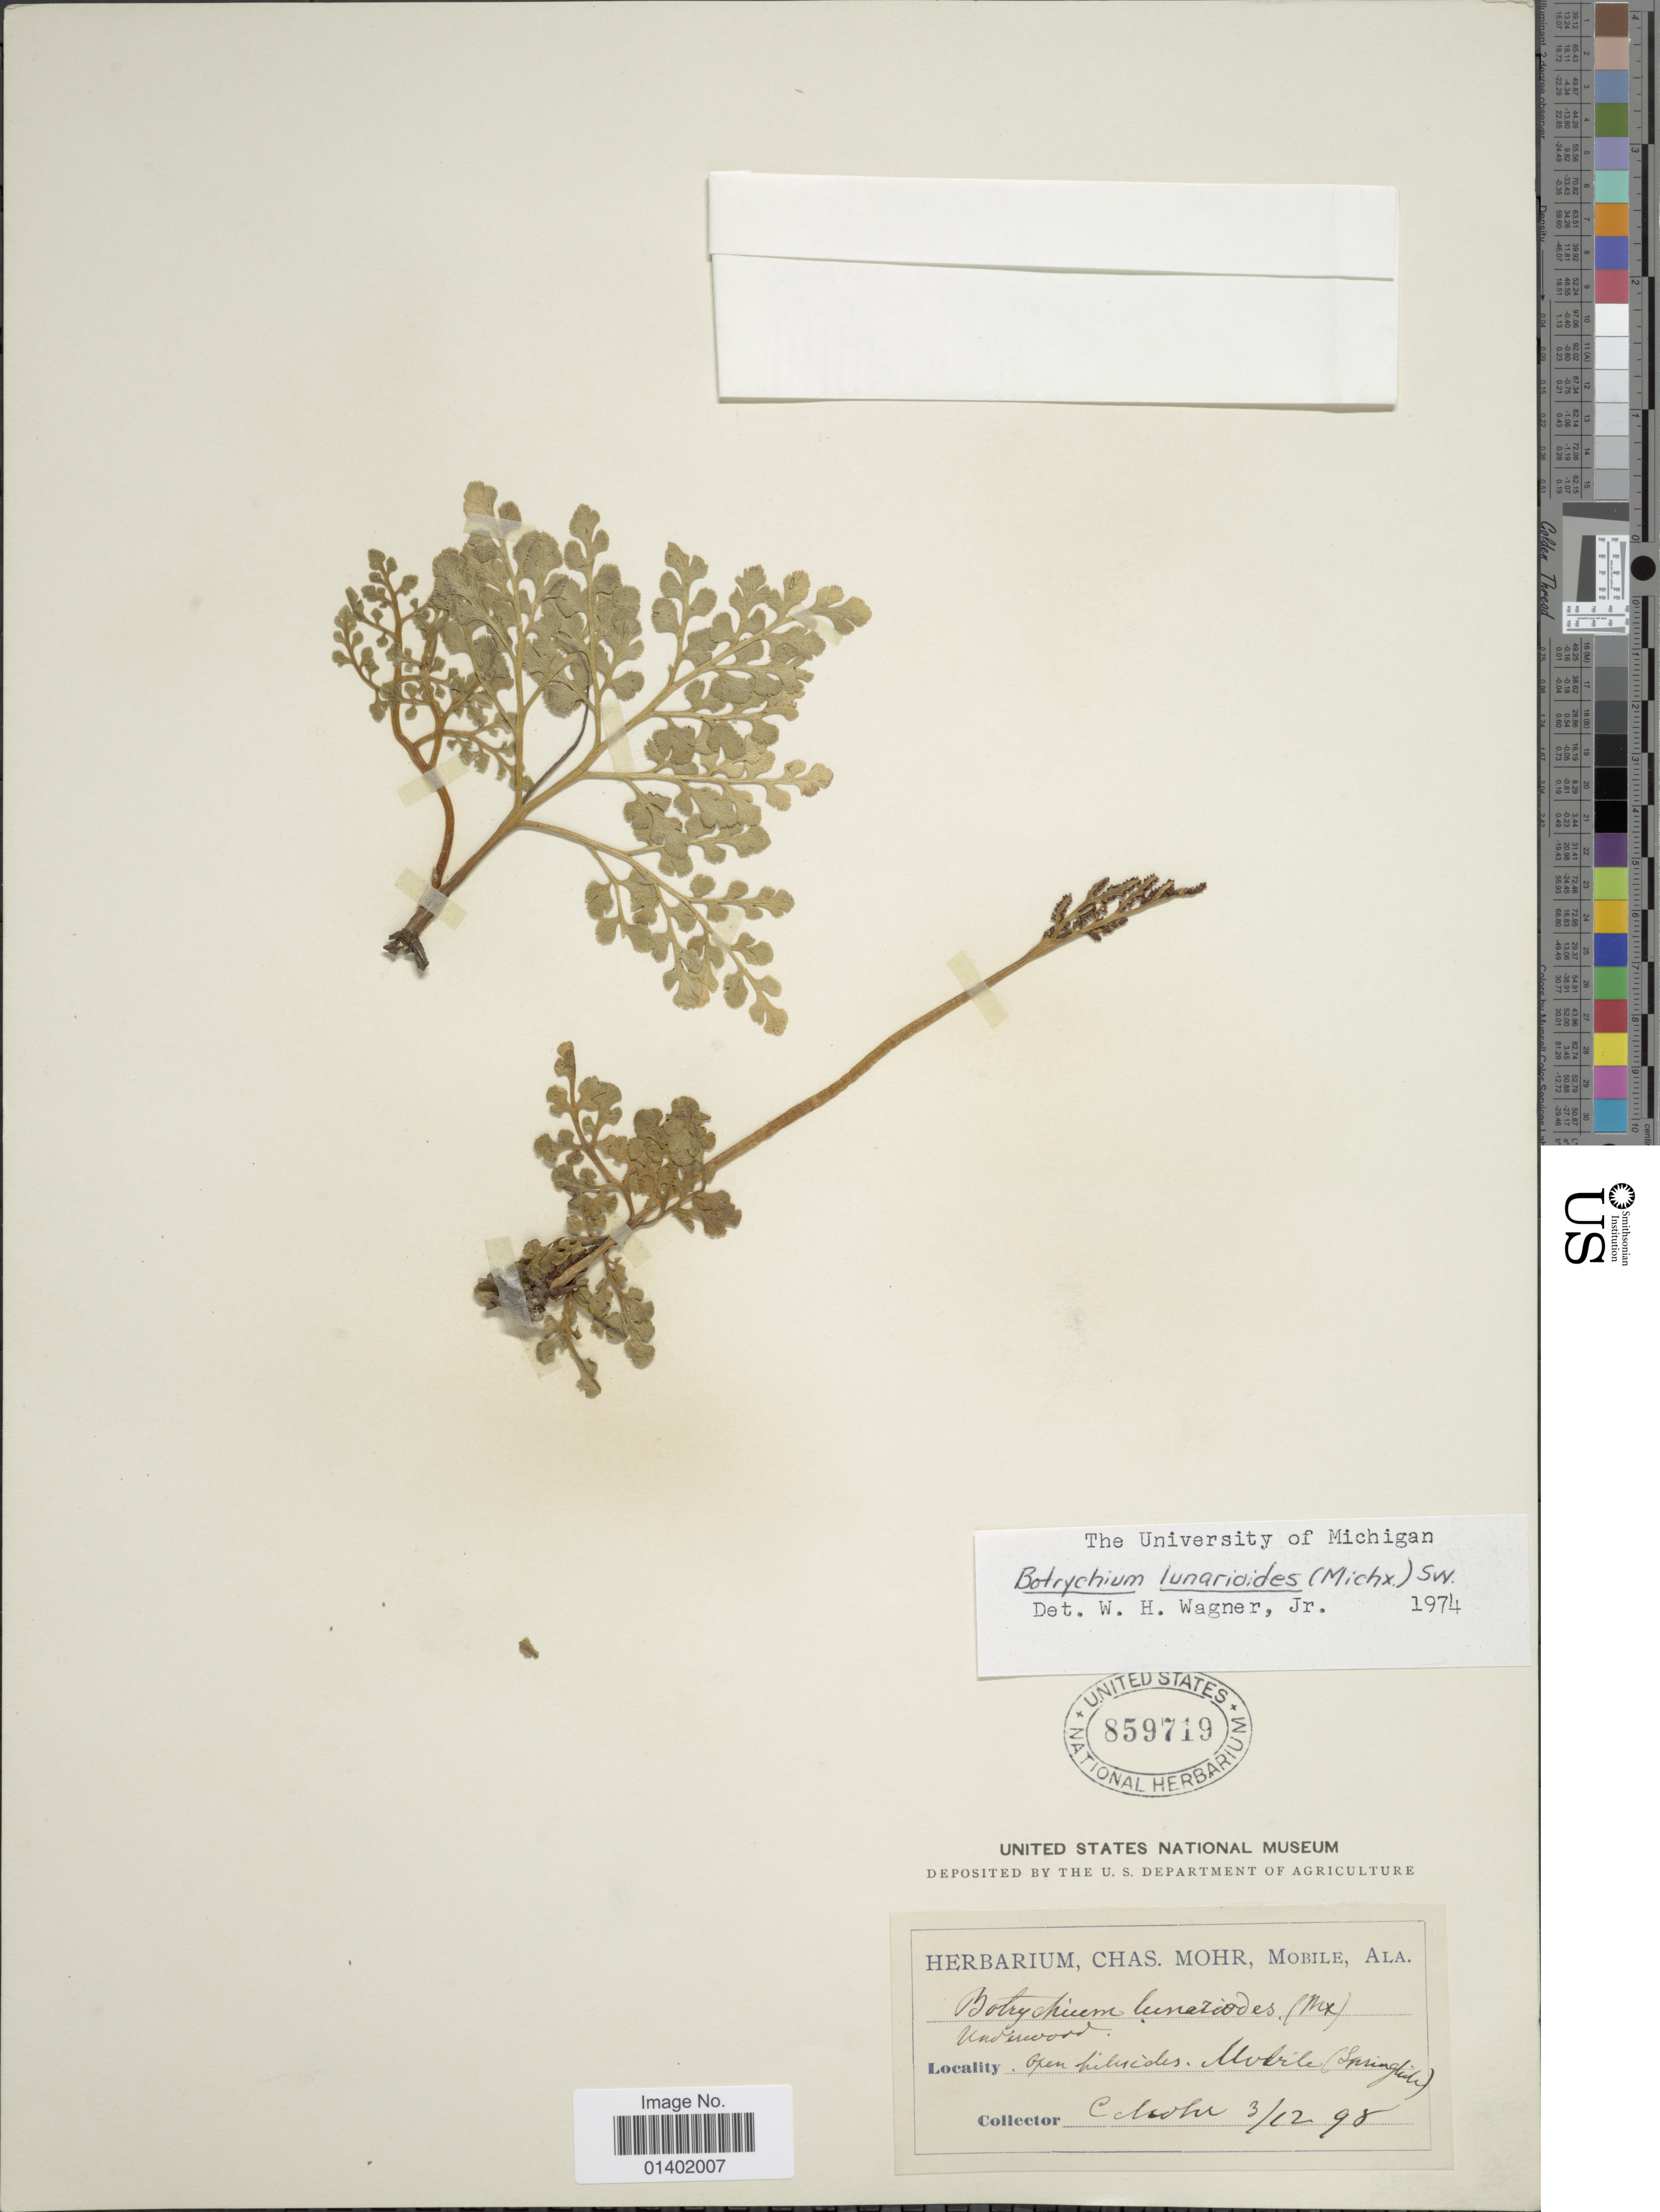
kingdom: Plantae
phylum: Tracheophyta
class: Polypodiopsida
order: Ophioglossales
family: Ophioglossaceae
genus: Botrychium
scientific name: Botrychium lunarioides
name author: (Michaux) Sw.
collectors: C. T. Mohr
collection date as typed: Transcribed d/m/y: 3/12/98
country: United States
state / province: Alabama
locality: Open hillside, Mobile (Springfield).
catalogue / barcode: US 859719